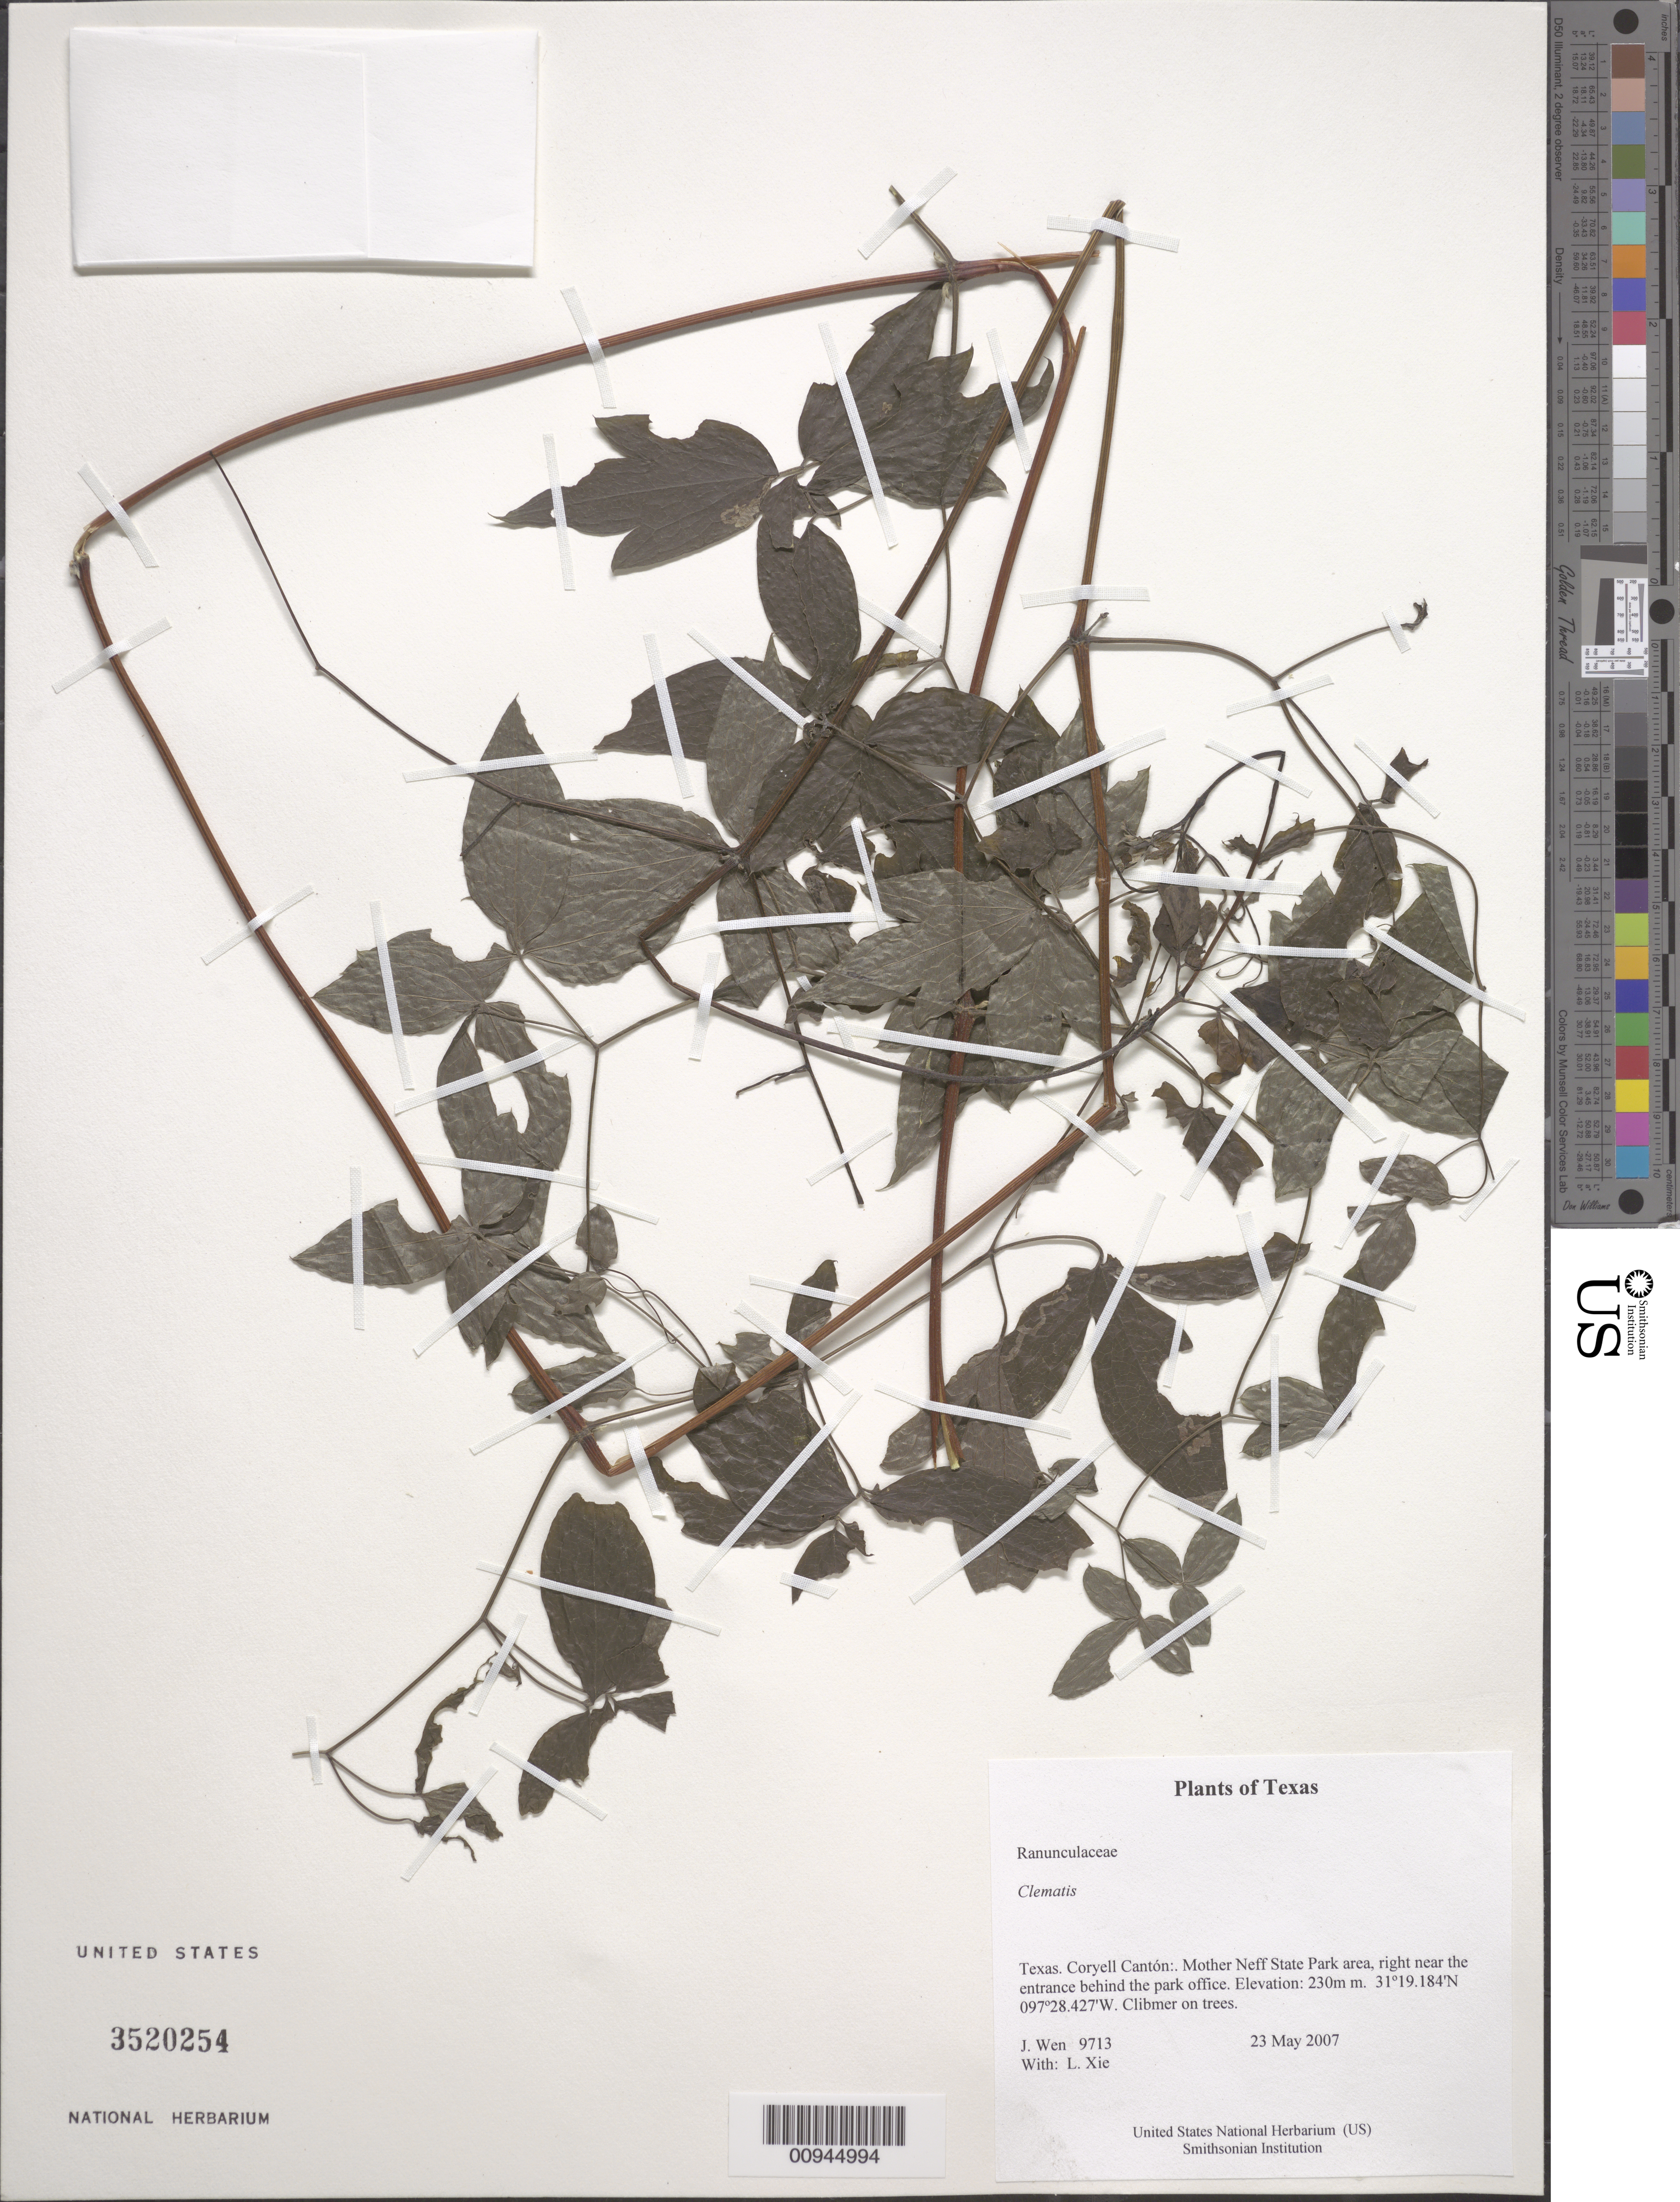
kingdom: Plantae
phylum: Tracheophyta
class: Magnoliopsida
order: Ranunculales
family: Ranunculaceae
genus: Clematis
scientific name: Clematis sp.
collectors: J. Wen & L. Xie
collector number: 9713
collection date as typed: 23 May 2007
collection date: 2007-05-23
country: United States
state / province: Texas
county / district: Coryell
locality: Mother Neff State Park area, right near the entrance behind the park office.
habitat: On trees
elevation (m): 230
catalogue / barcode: US 3520254